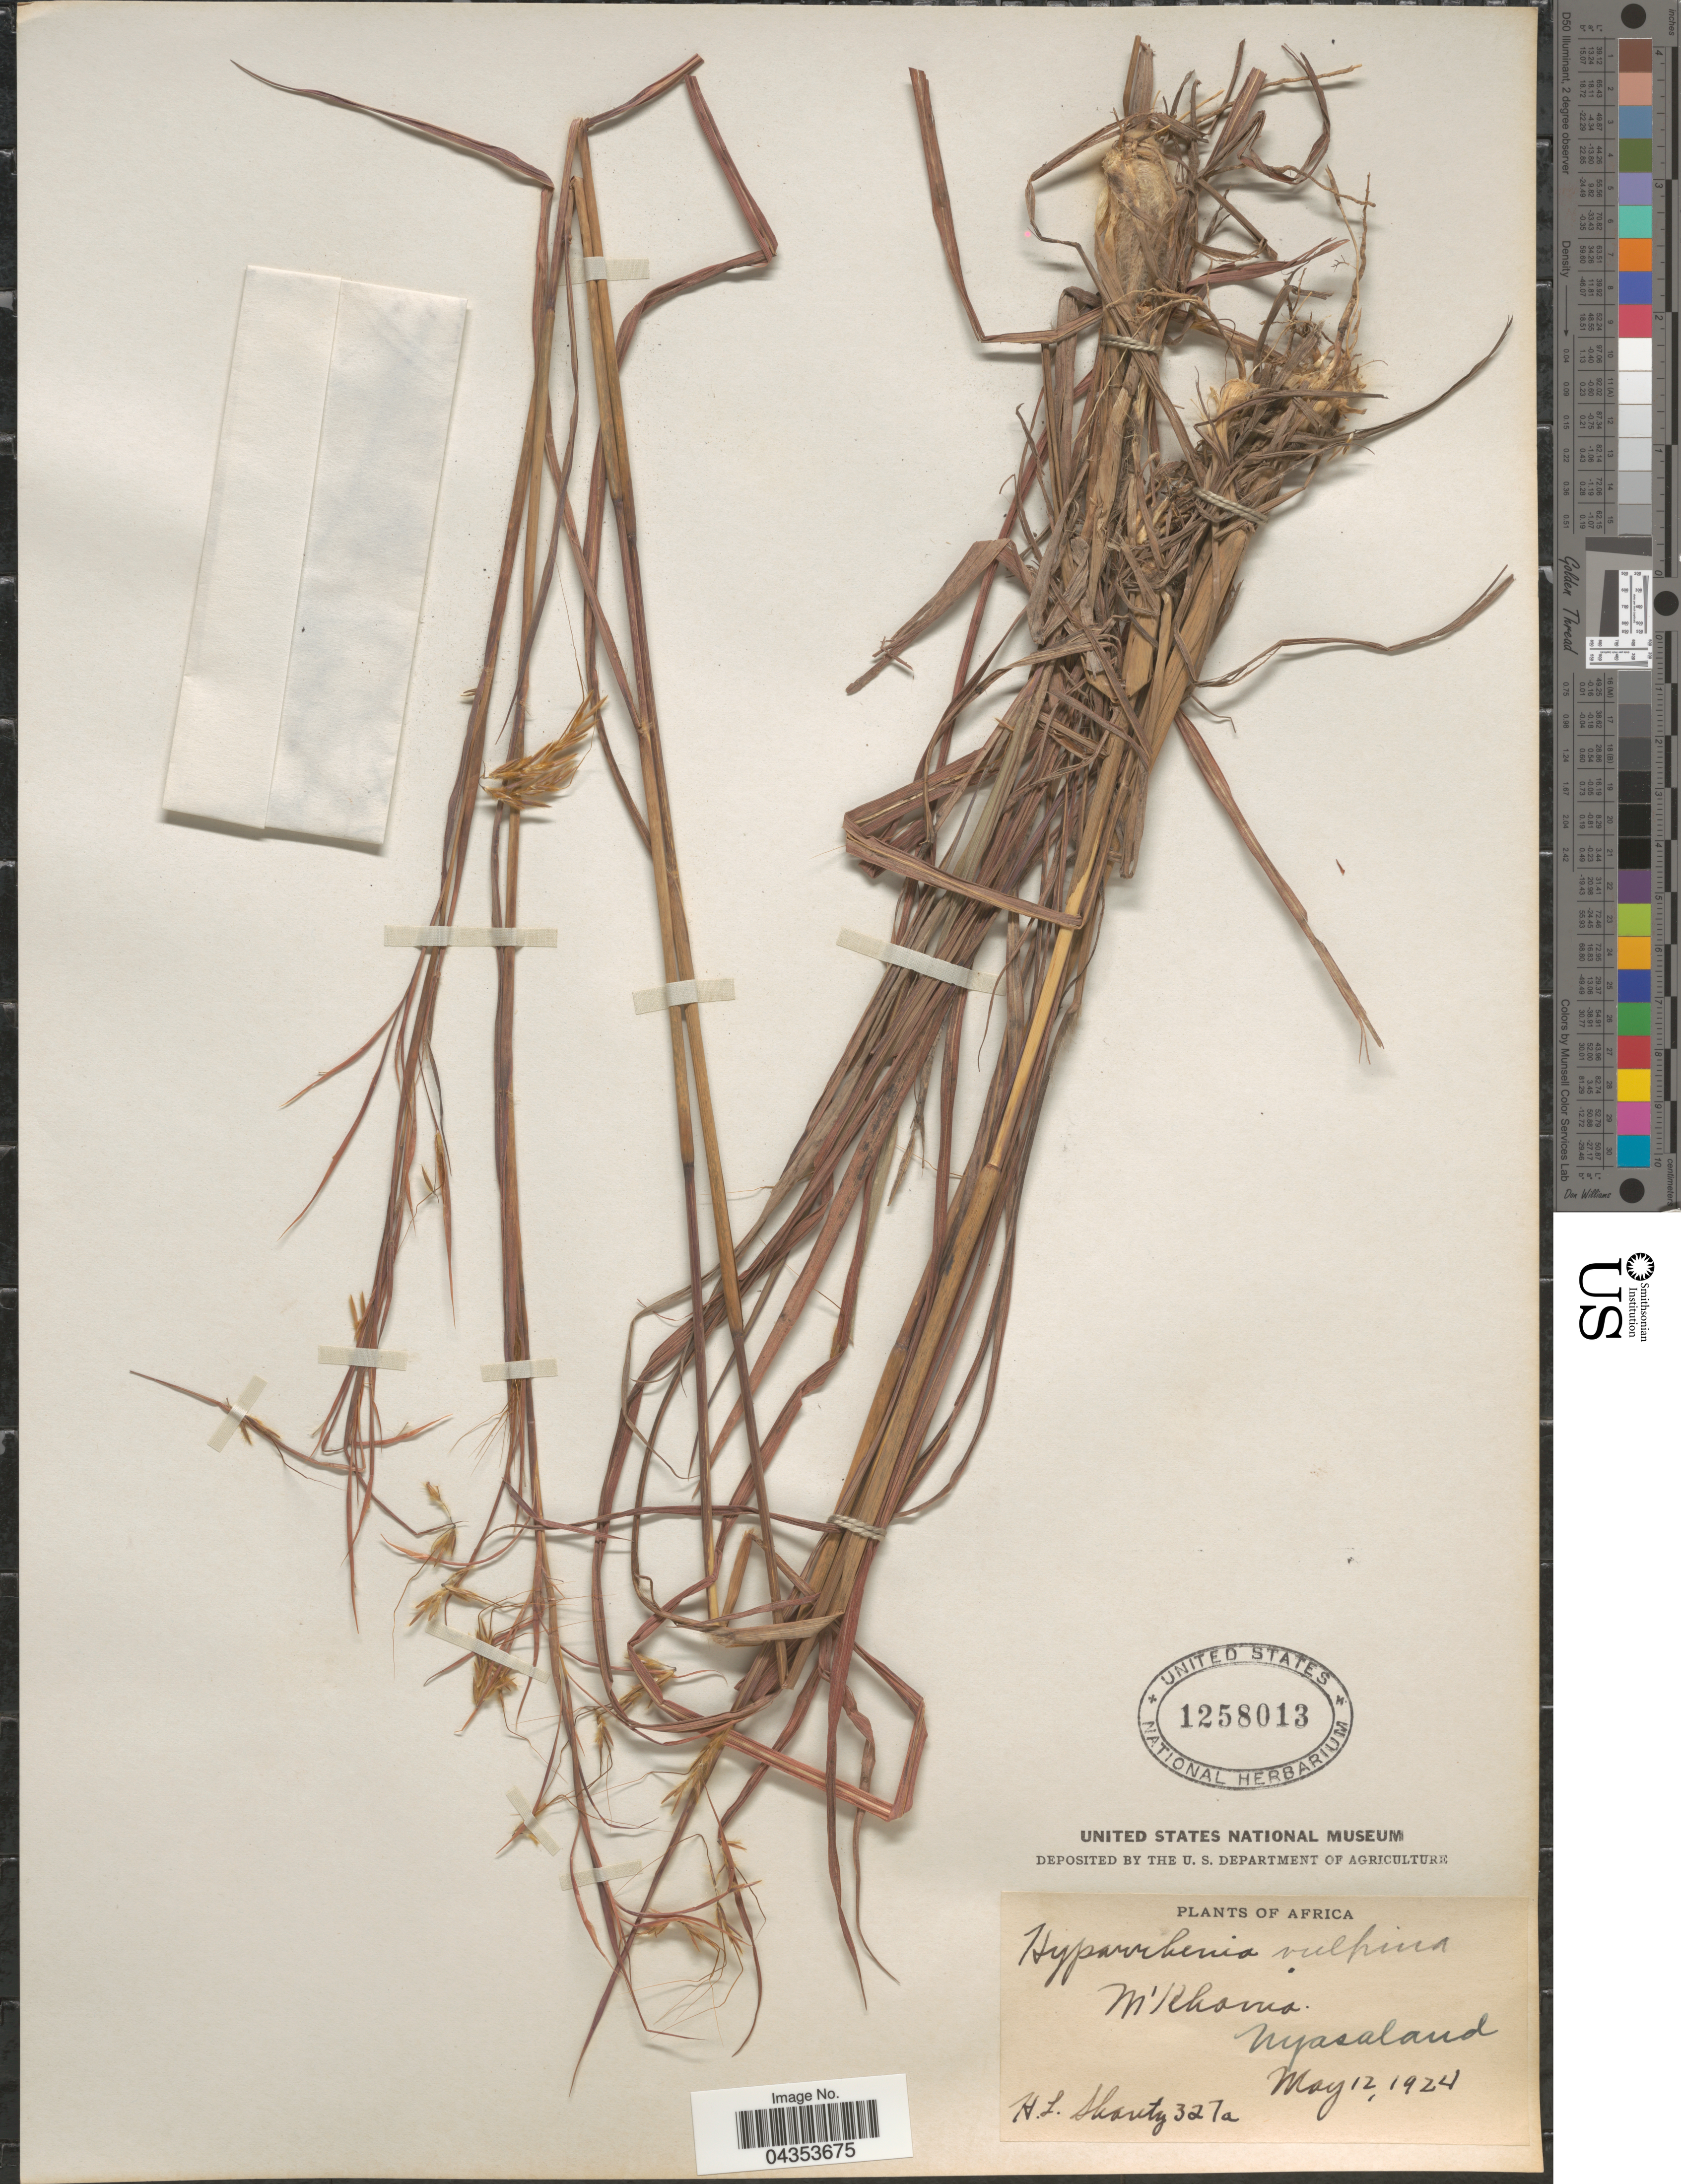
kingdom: Plantae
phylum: Tracheophyta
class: Liliopsida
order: Poales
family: Poaceae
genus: Hyparrhenia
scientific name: Hyparrhenia nyassae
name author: (Rendle) Stapf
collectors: H. Shantz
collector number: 327a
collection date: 1924-05-12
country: Malawi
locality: M'Khoma. Nyasaland.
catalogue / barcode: US 1258013